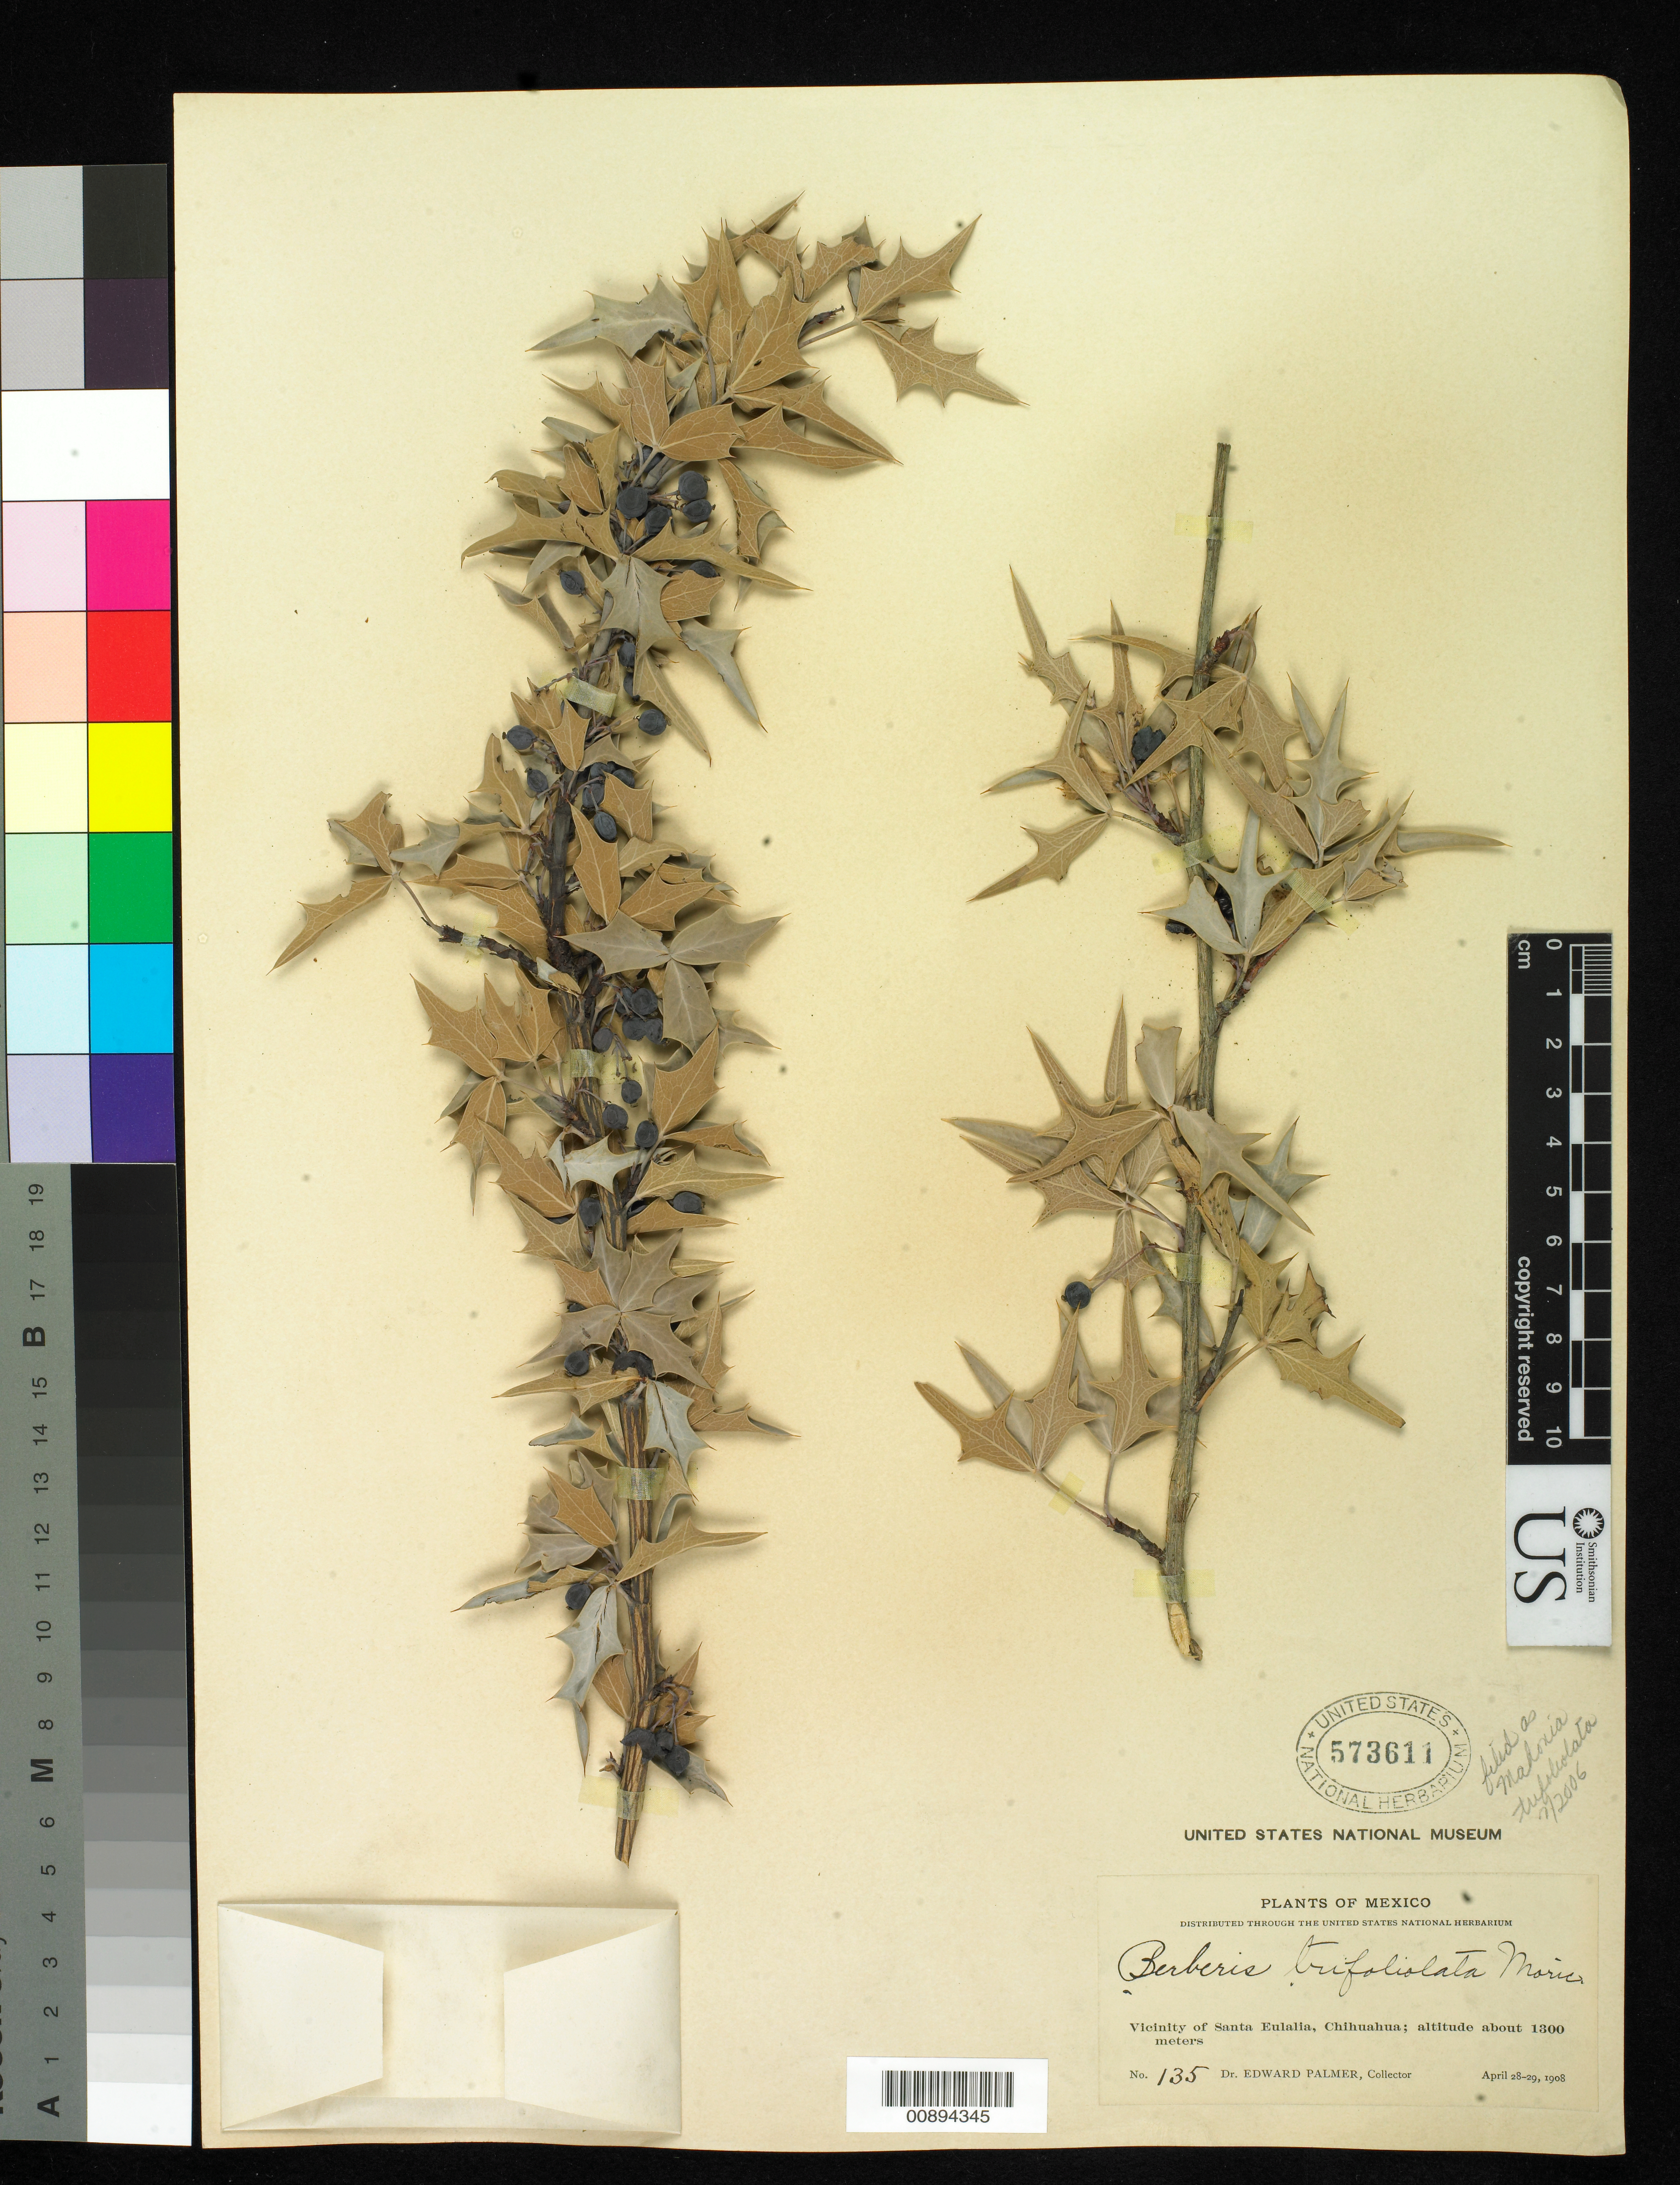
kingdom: Plantae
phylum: Tracheophyta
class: Magnoliopsida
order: Ranunculales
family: Berberidaceae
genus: Mahonia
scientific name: Mahonia trifoliolata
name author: (Monic.) Fedde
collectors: E. Palmer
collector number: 135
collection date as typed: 28 Apr 1908 to 29 Apr 1908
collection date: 1908-04-28/1908-04-29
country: Mexico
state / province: Chihuahua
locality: Vicinity of Santa Eulalia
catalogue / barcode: US 573611